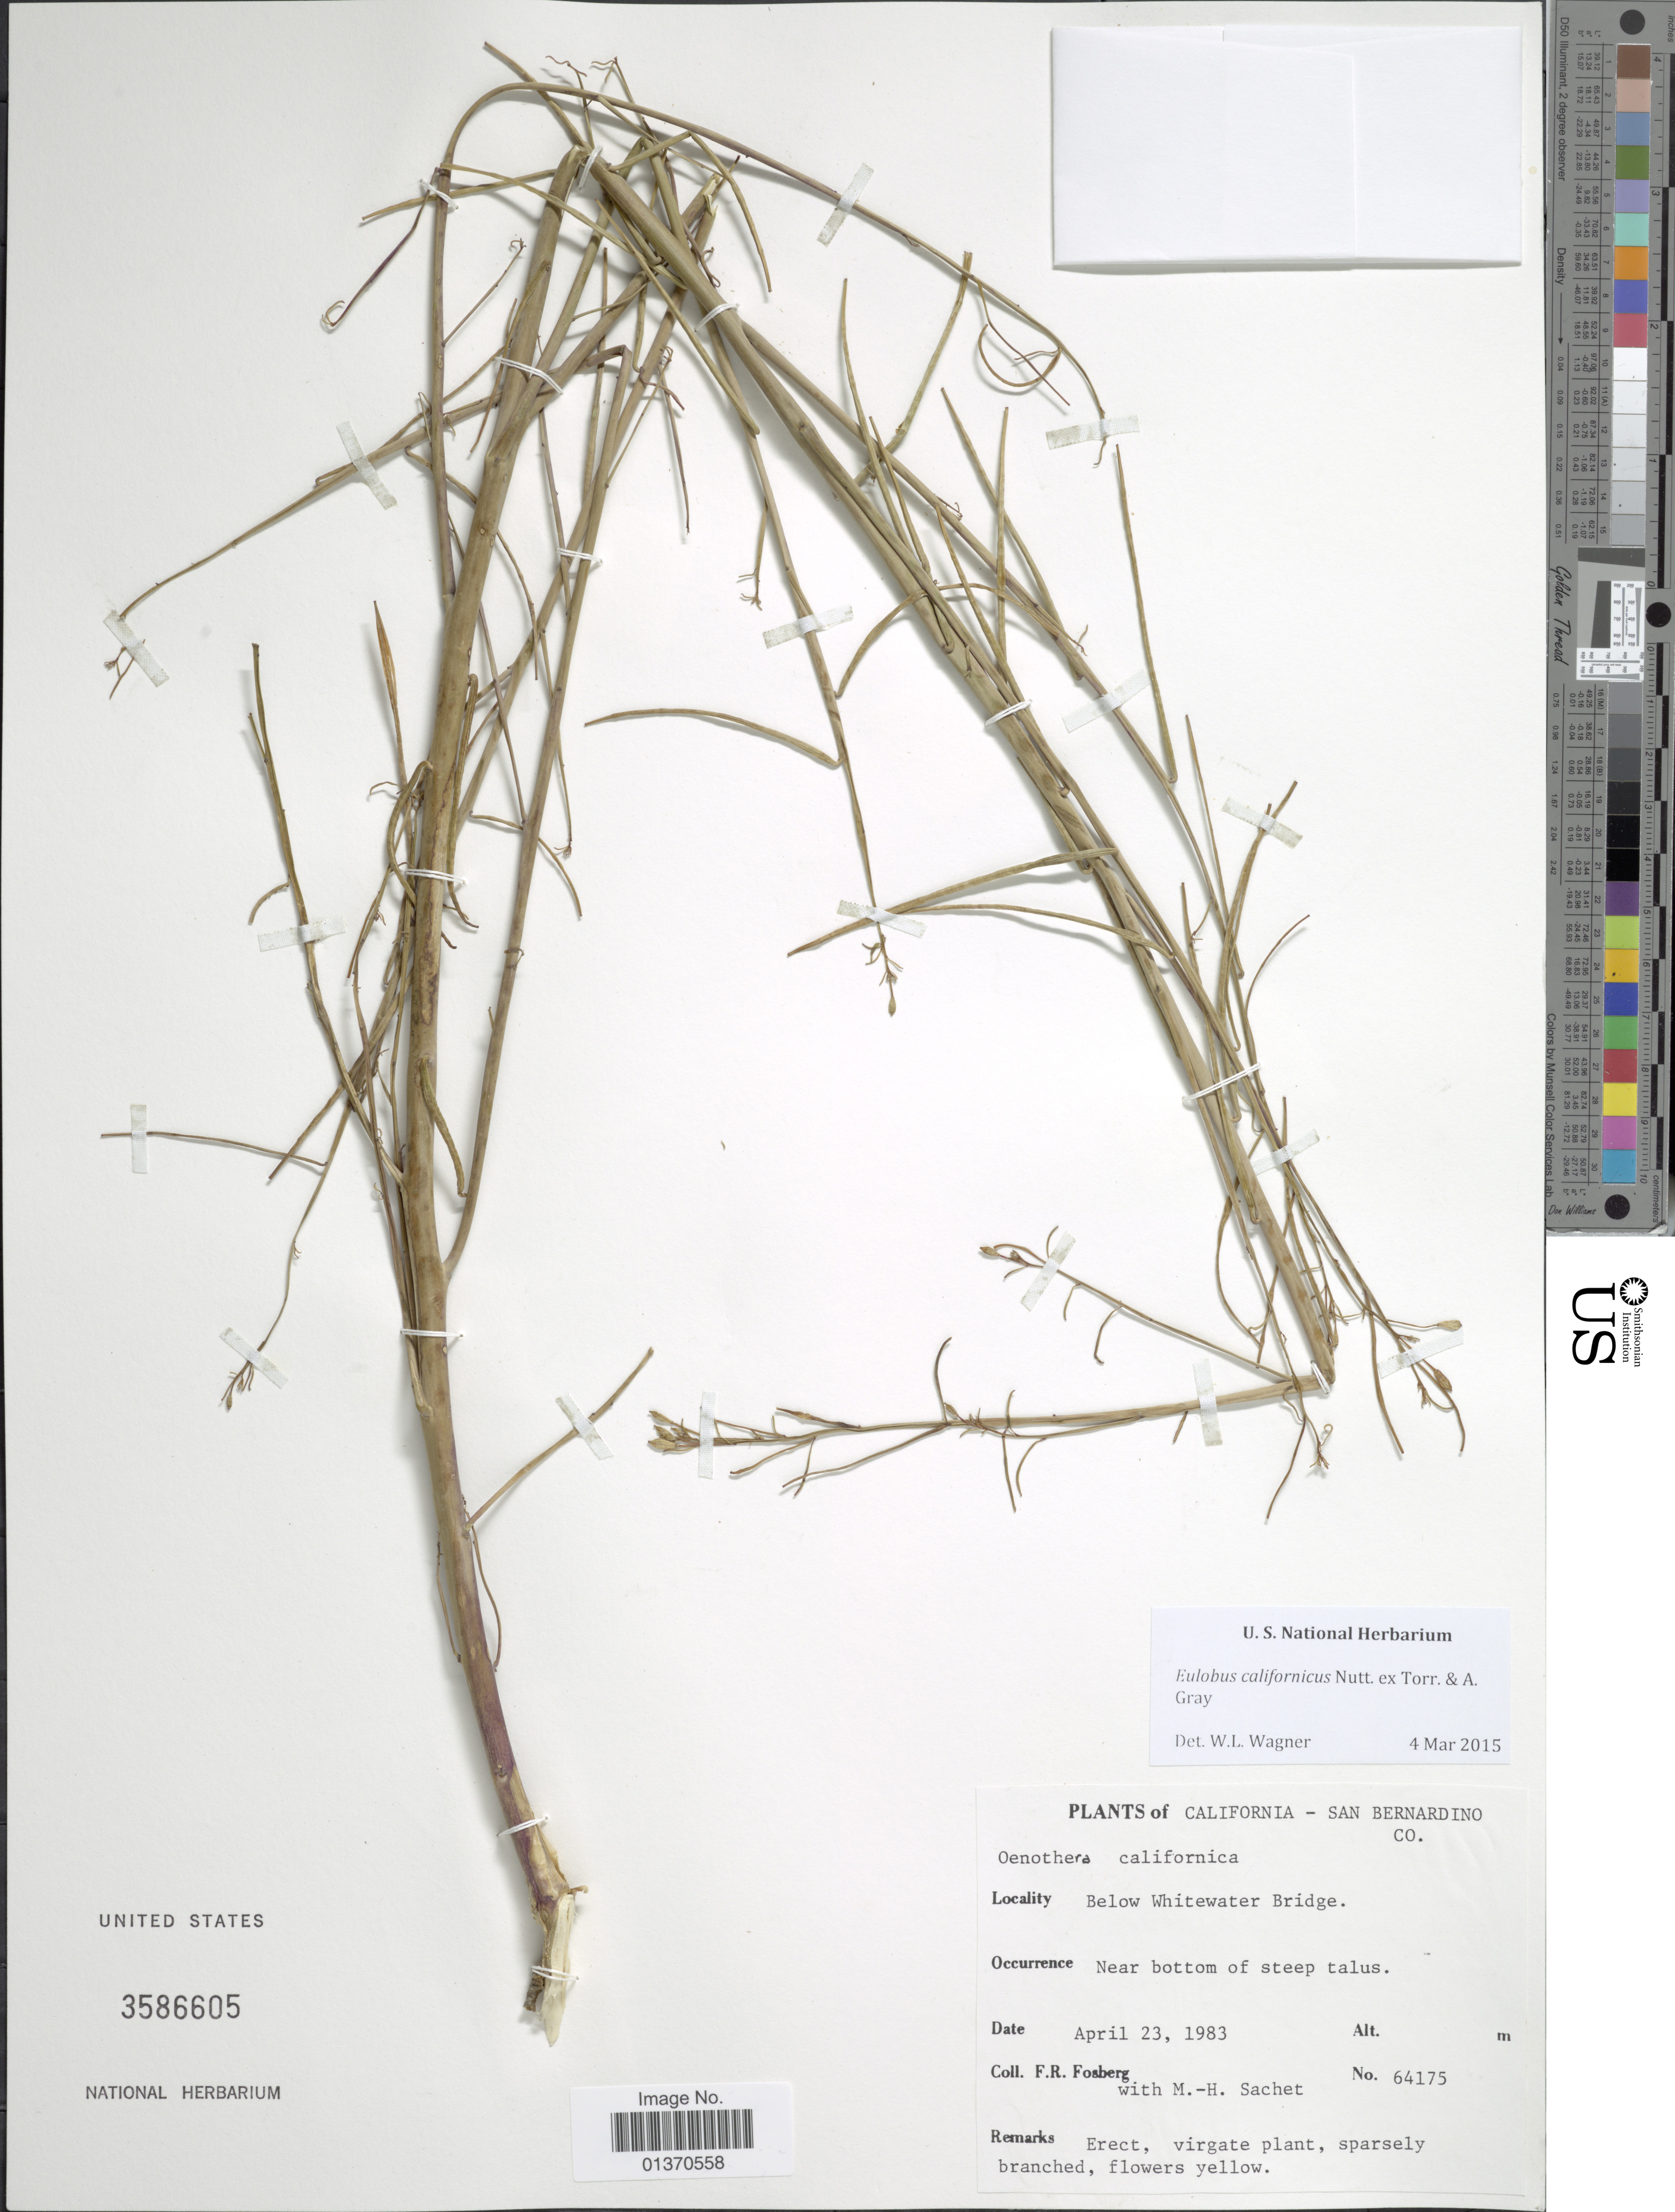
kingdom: Plantae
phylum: Tracheophyta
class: Magnoliopsida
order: Myrtales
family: Onagraceae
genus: Eulobus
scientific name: Eulobus californicus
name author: Nutt. ex Torr. & A. Gray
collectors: F. R. Fosberg & M.-H. Sachet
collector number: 64175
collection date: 1983-04-23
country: United States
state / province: California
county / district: San Bernardino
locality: San Bernardino Co., Below Whitewater Bridge, near bottom of steep talus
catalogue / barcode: US 3586605